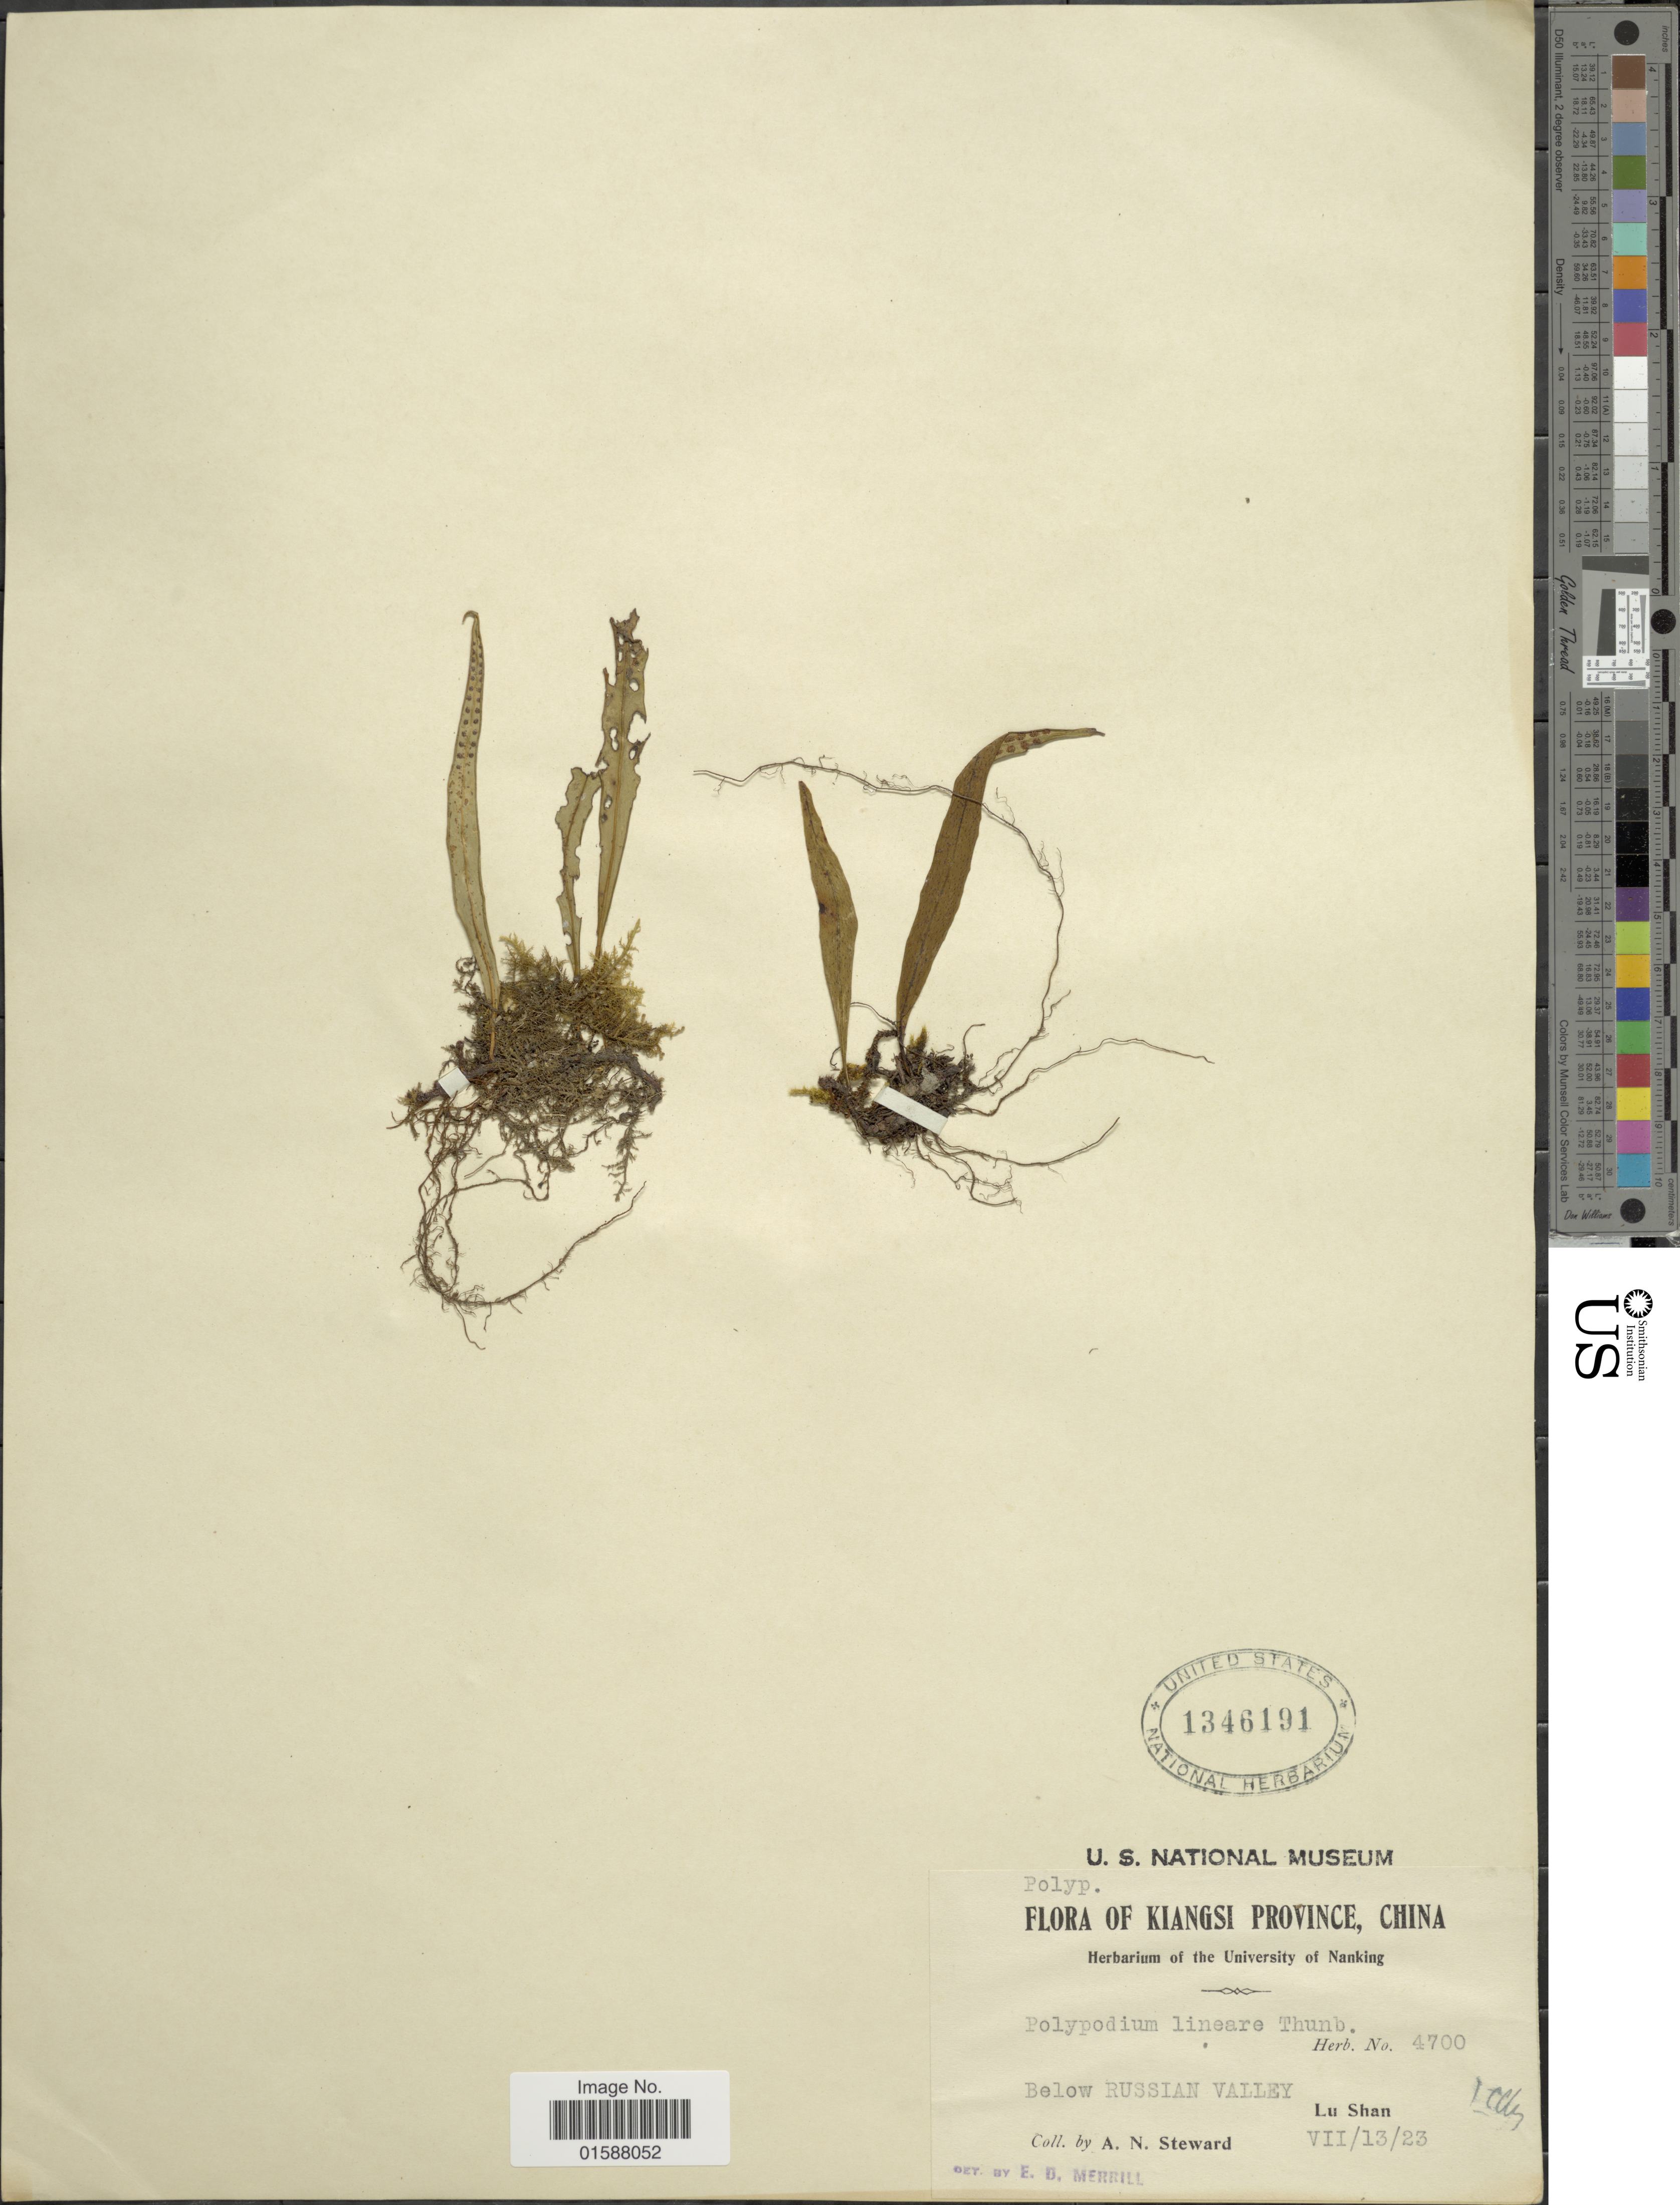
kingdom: Plantae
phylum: Tracheophyta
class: Polypodiopsida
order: Polypodiales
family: Polypodiaceae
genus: Lepisorus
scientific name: Lepisorus thunbergianus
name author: (Kaulf.) Ching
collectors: A. N. Steward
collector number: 4700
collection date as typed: Transcribed d/m/y: 13/7/23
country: China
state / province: Jiangxi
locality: Kiangsi Province, Below Russian Valley. Lu Shan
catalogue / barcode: US 1346191